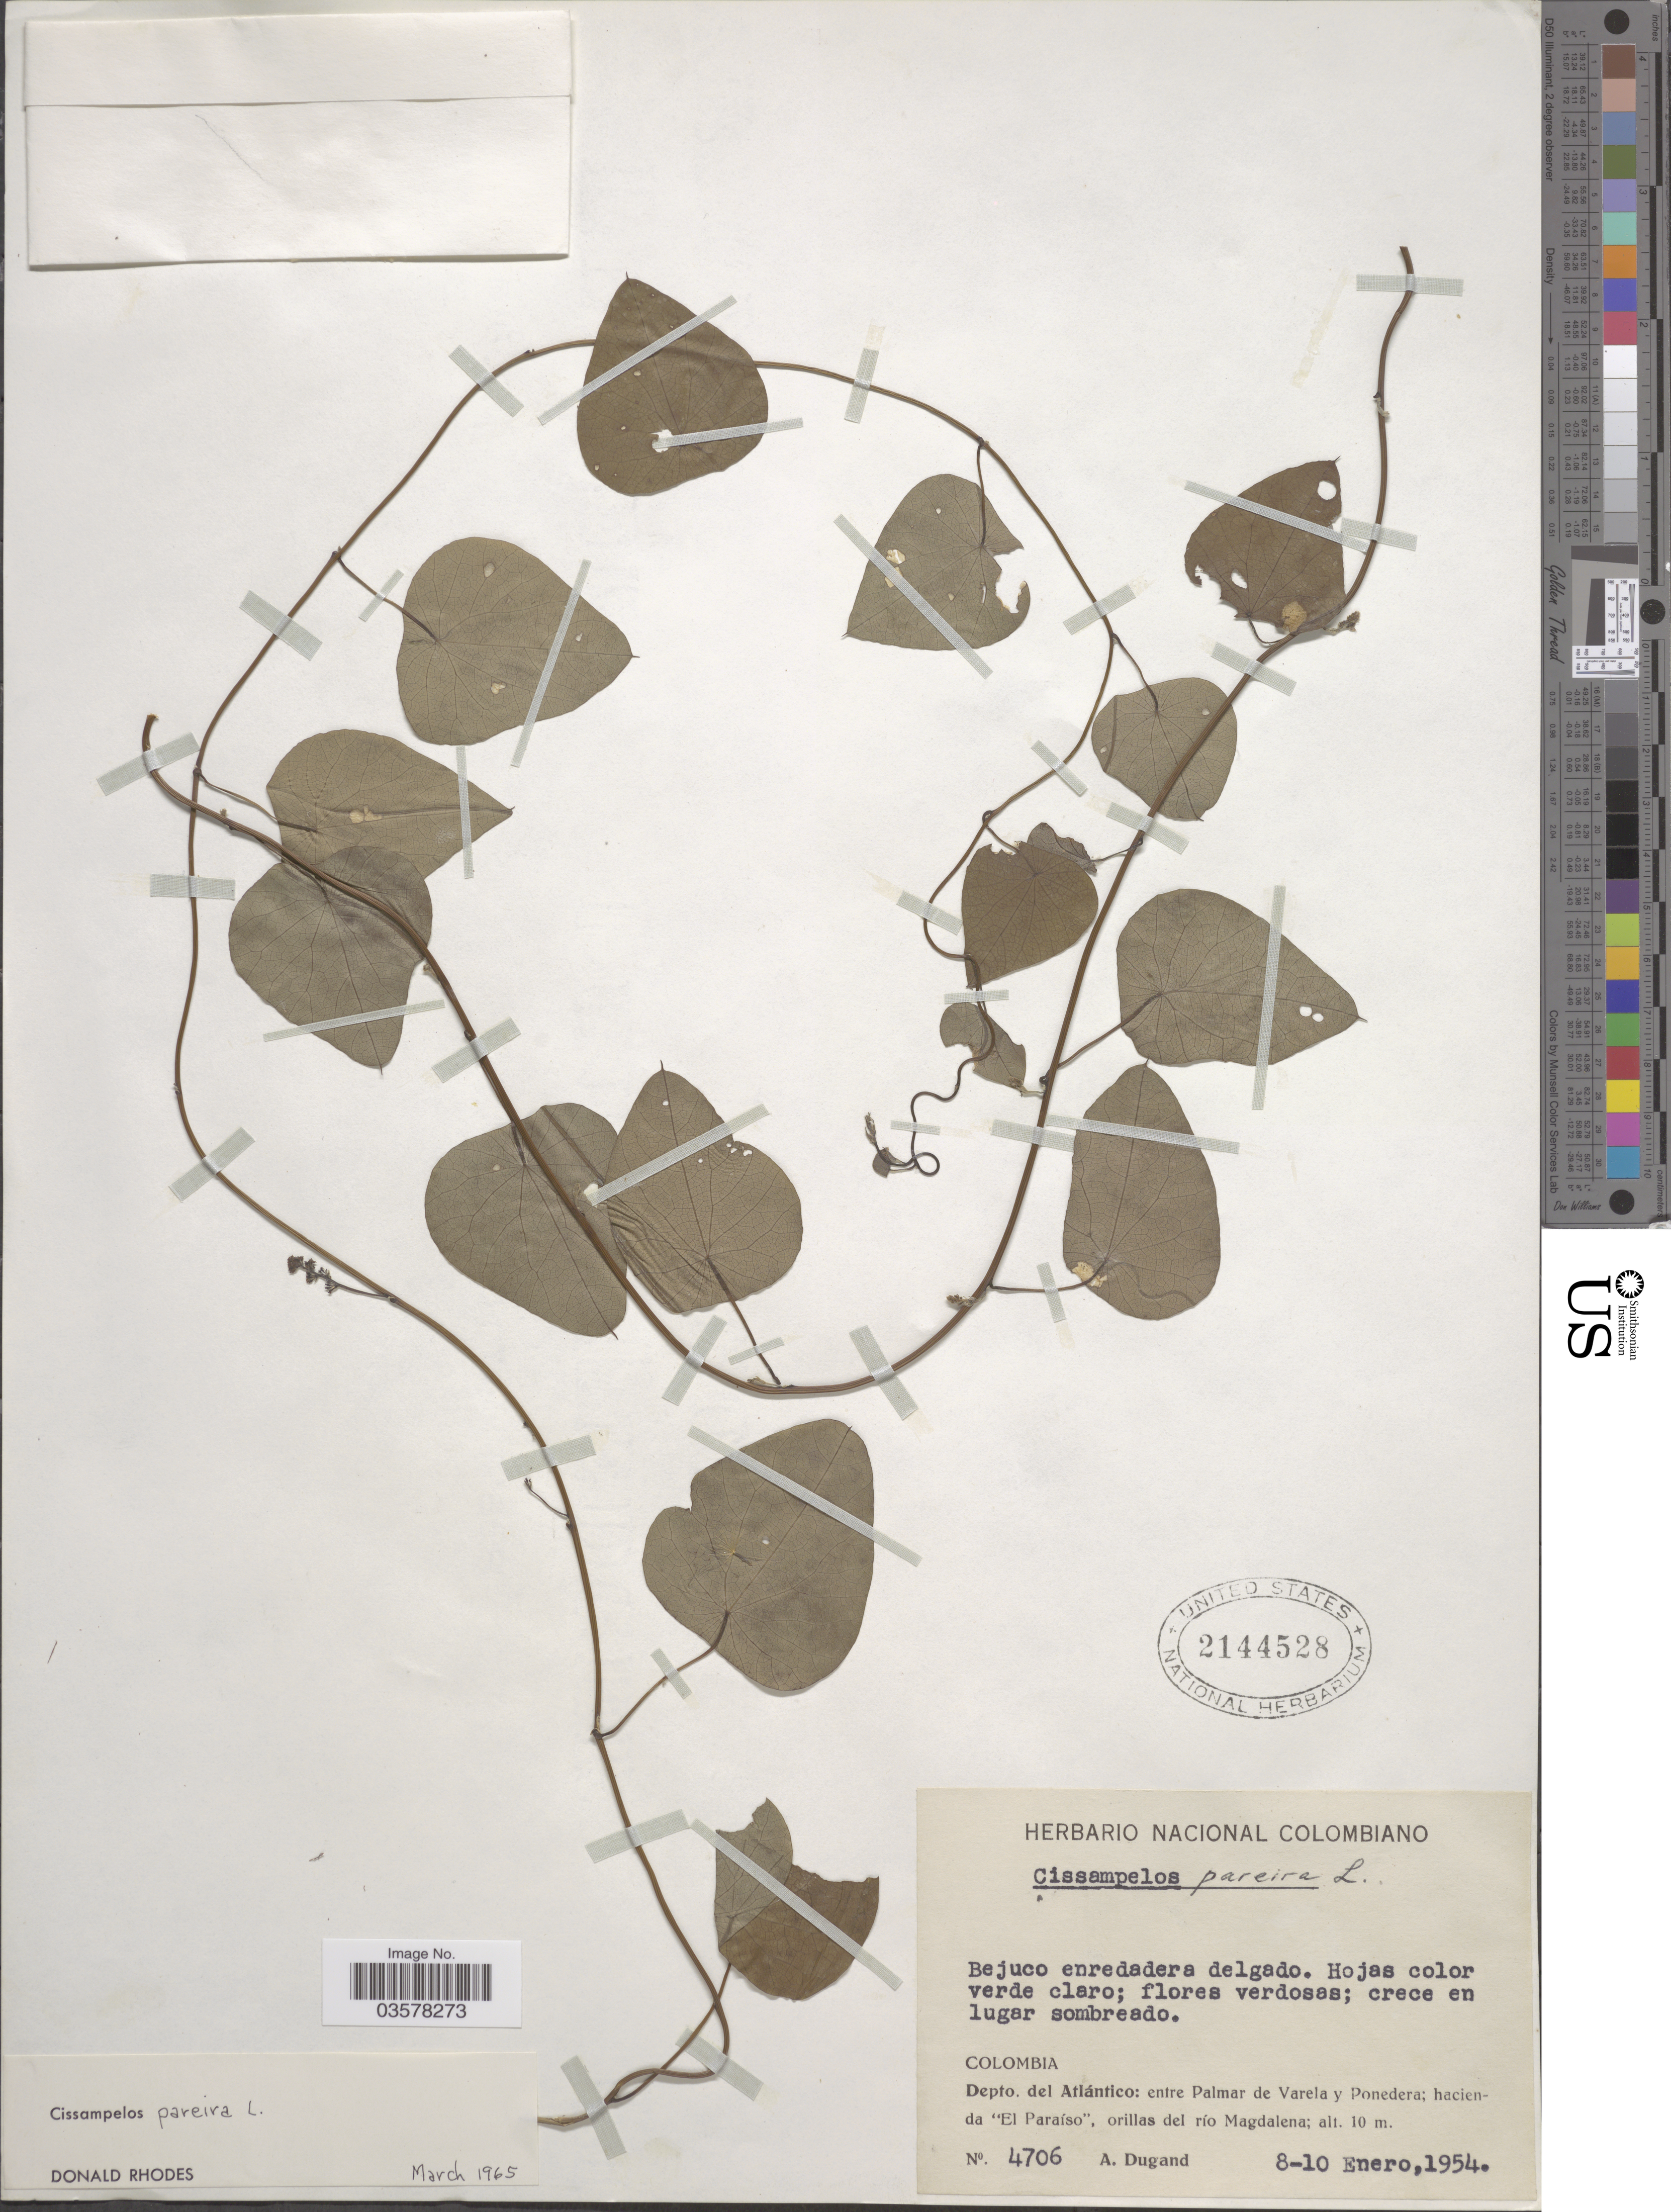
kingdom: Plantae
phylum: Tracheophyta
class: Magnoliopsida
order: Ranunculales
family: Menispermaceae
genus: Cissampelos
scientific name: Cissampelos pareira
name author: L.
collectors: A. Dugand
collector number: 4706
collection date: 1954-01-08/1954-01-10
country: Colombia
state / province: Atlántico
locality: Depto. del Atlántico: entre Palmar de Varela y Ponedera; hacienda "El Paraíso", orillas del río Magdalena.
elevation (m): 10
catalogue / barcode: US 2144528